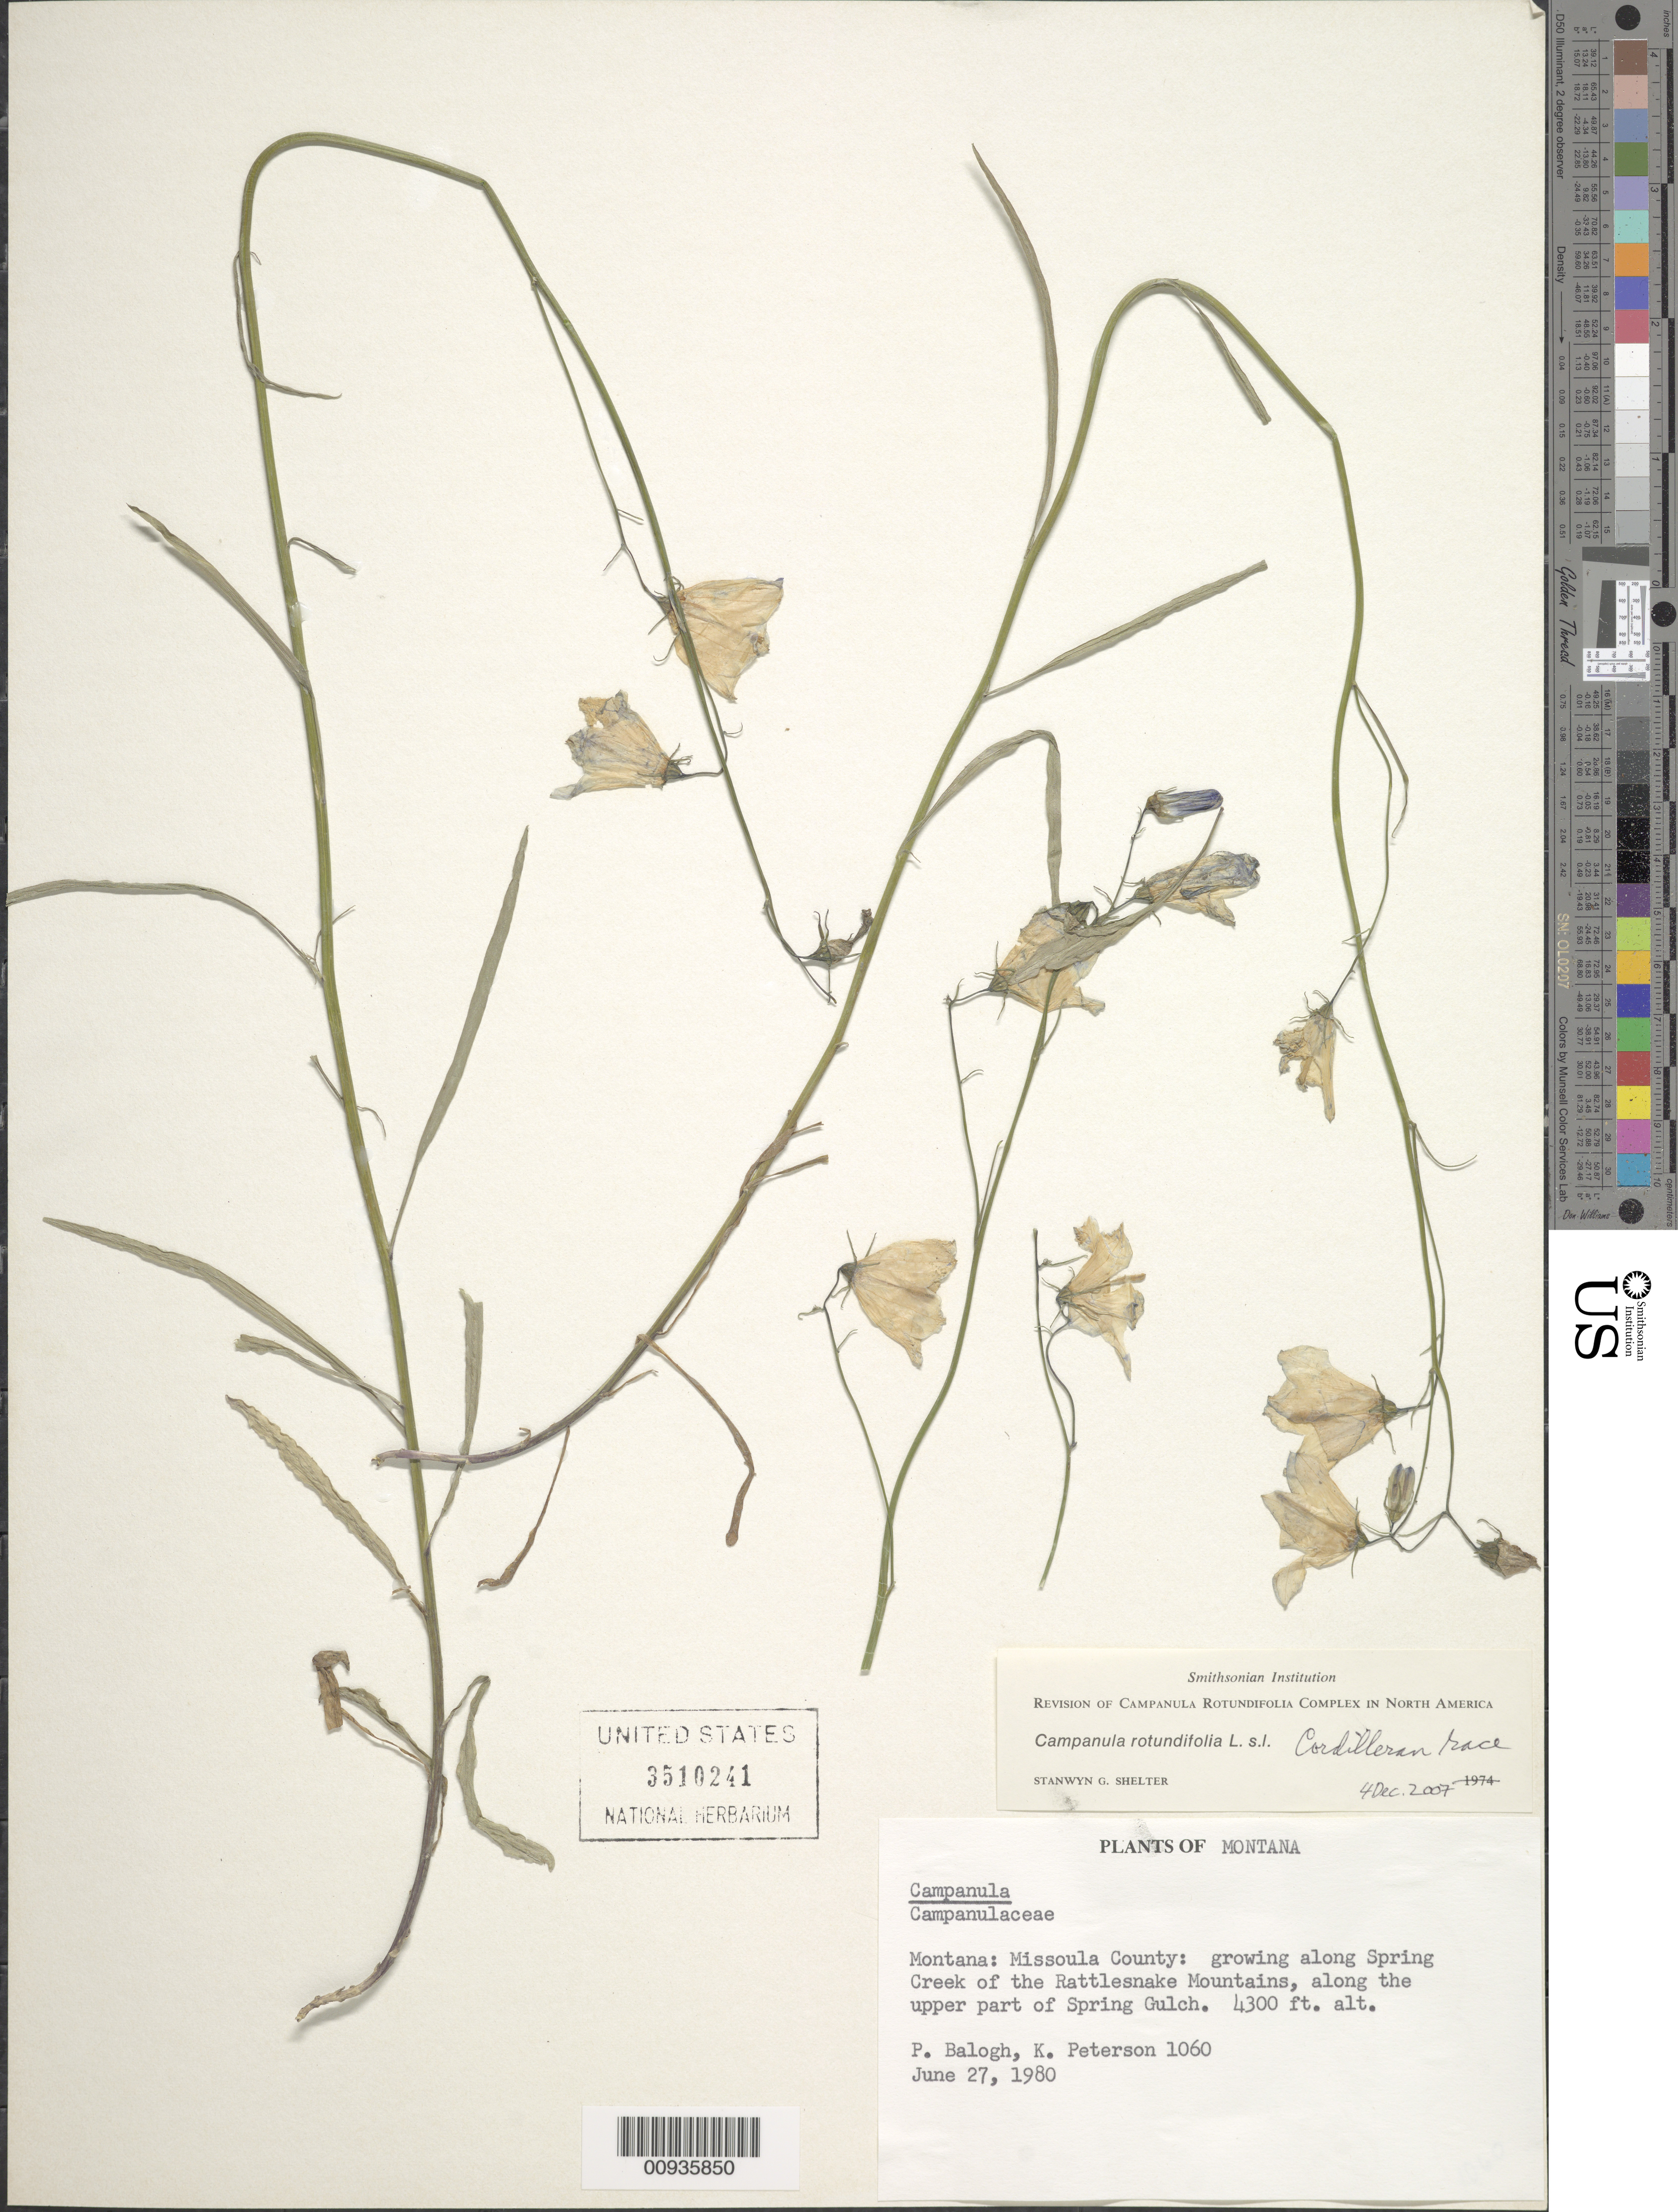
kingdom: Plantae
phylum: Tracheophyta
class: Magnoliopsida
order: Asterales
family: Campanulaceae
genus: Campanula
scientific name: Campanula rotundifolia L. Cordilleran race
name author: L.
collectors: P. Balogh & K. Peterson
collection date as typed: June 27, 1980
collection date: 1980-06-27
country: United States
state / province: Montana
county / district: Missoula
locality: Growing along Spring Creek of the Rattlesnake Mountains, along the upper part of Spring Gulch.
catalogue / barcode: US 3510241